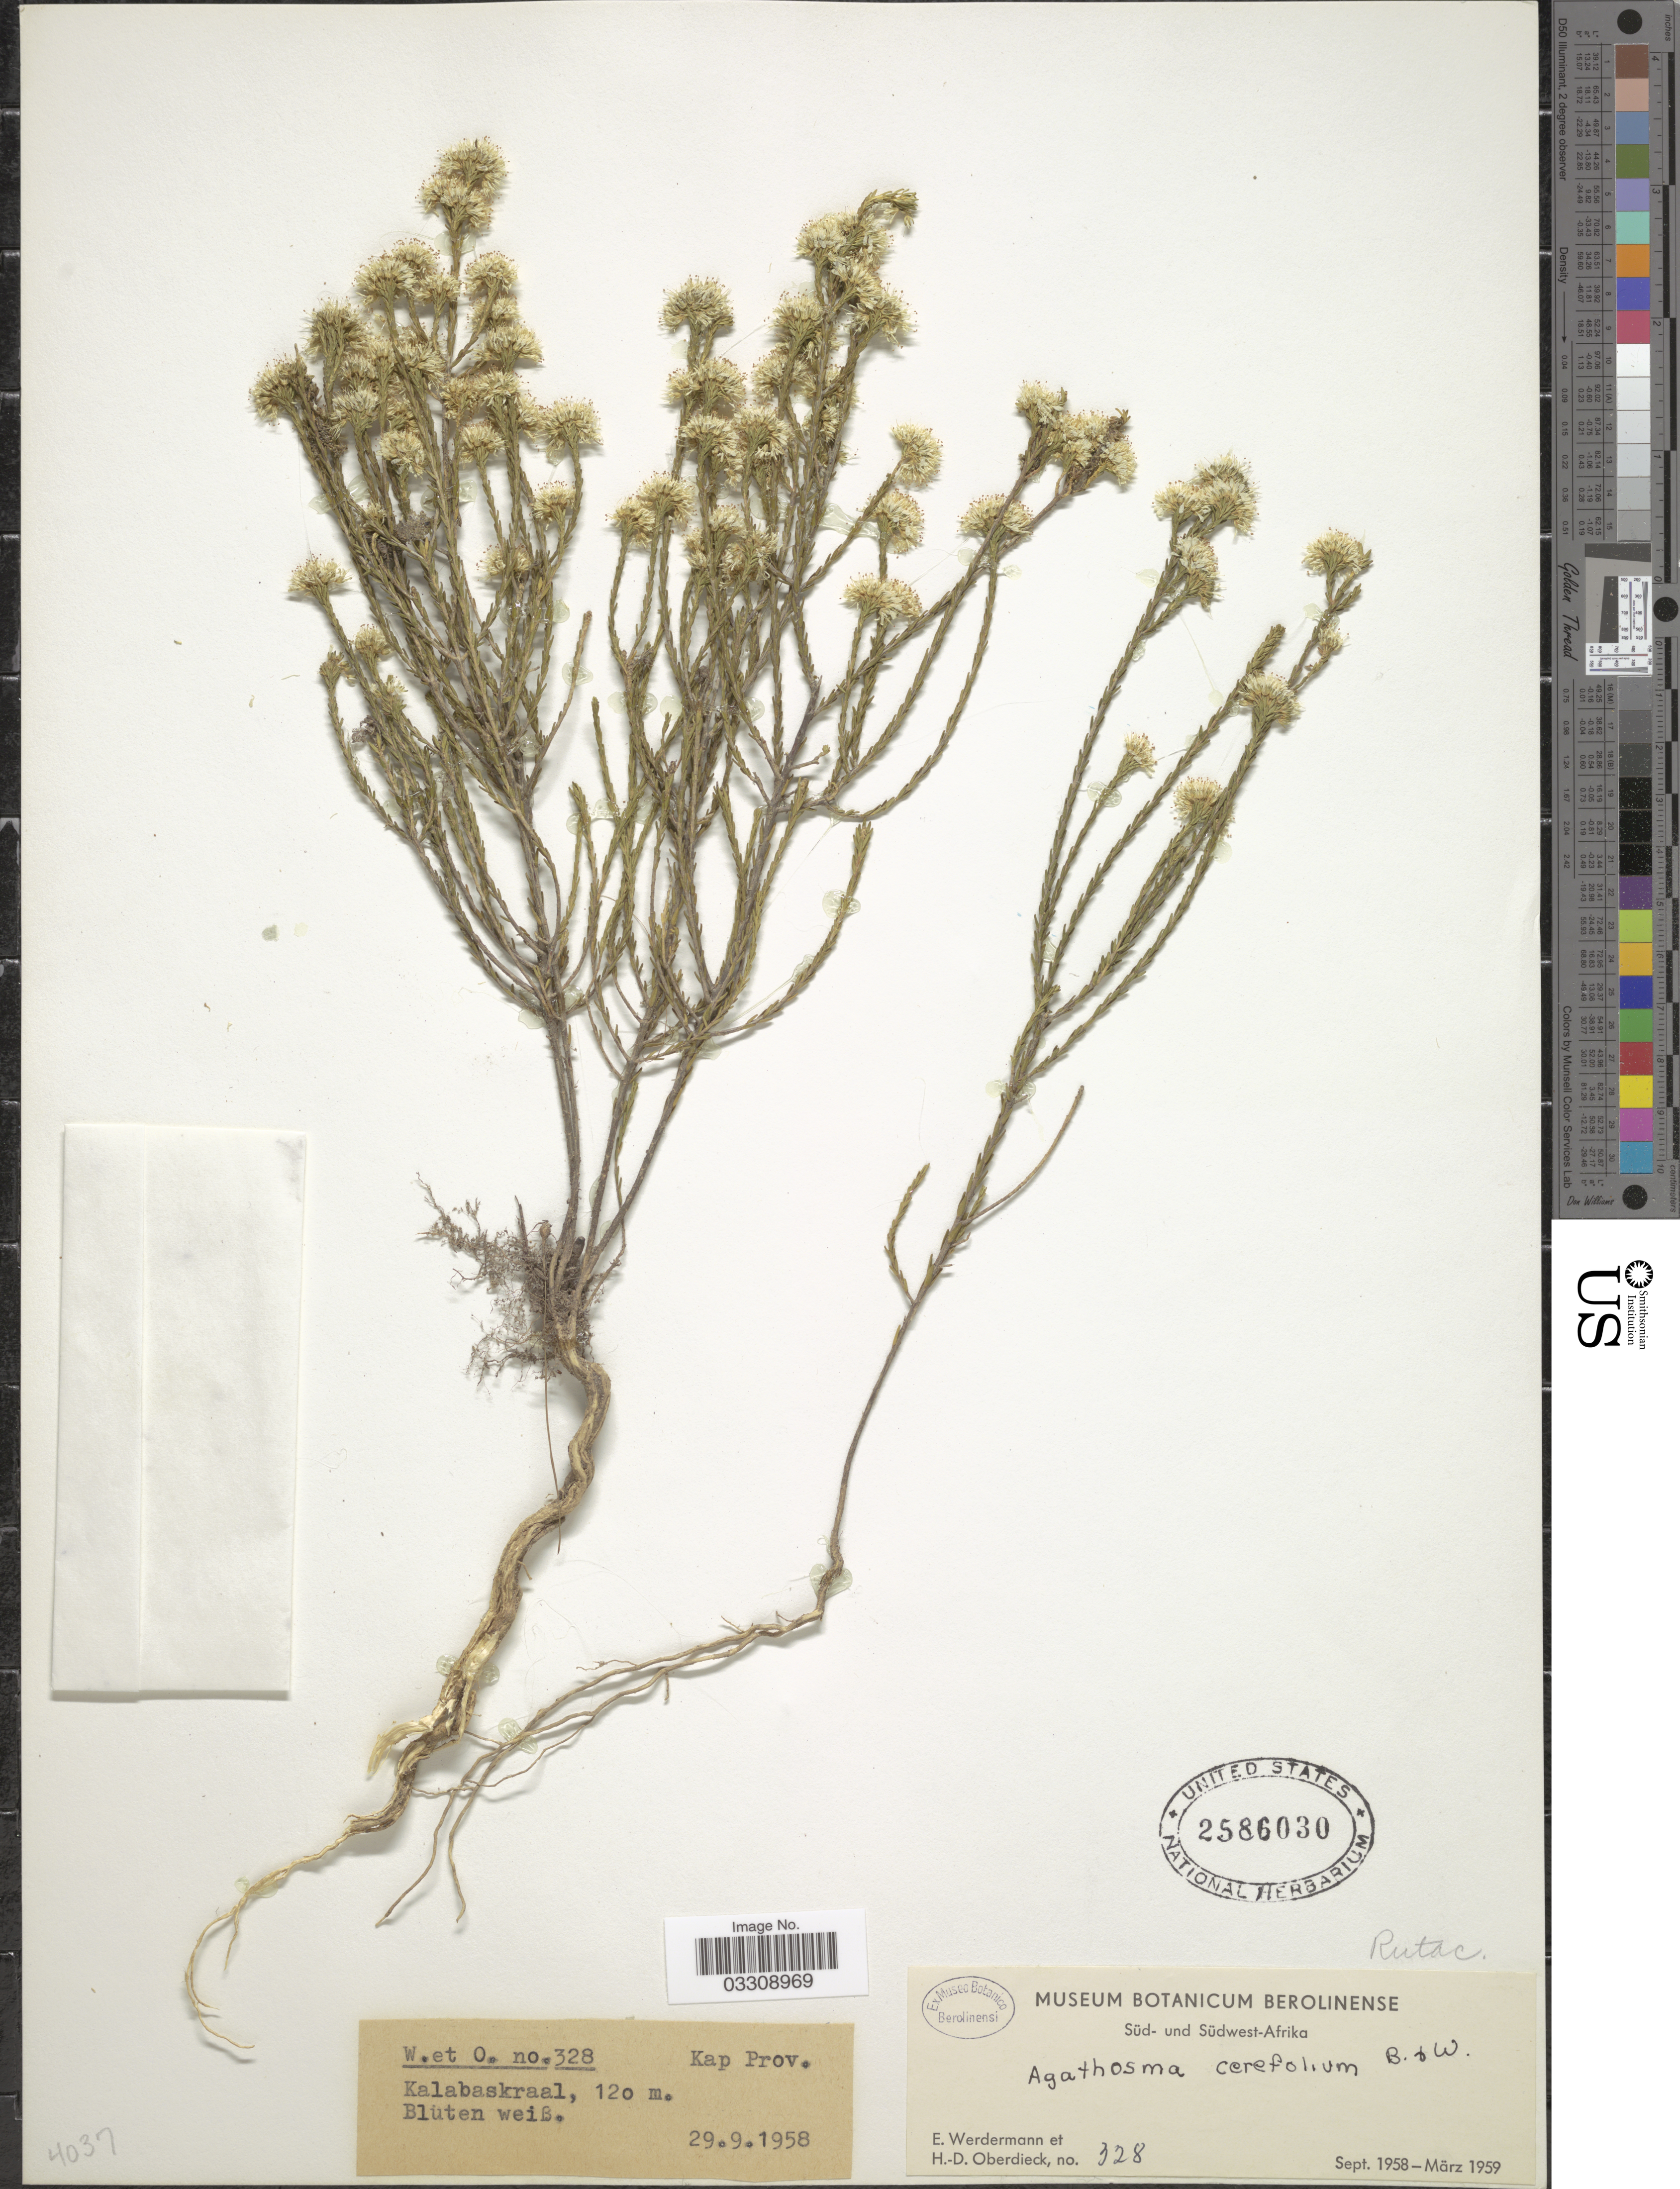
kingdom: Plantae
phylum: Tracheophyta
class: Magnoliopsida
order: Sapindales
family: Rutaceae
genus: Agathosma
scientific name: Agathosma cerefolium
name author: Bartl. & H.L. Wendl.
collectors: E. Werdermann & H. Oberdieck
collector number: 328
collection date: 1958-09-29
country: South Africa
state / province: Western Cape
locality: Kap Prov., Kalabaskraal, Blüten weib.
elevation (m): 120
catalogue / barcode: US 2586030